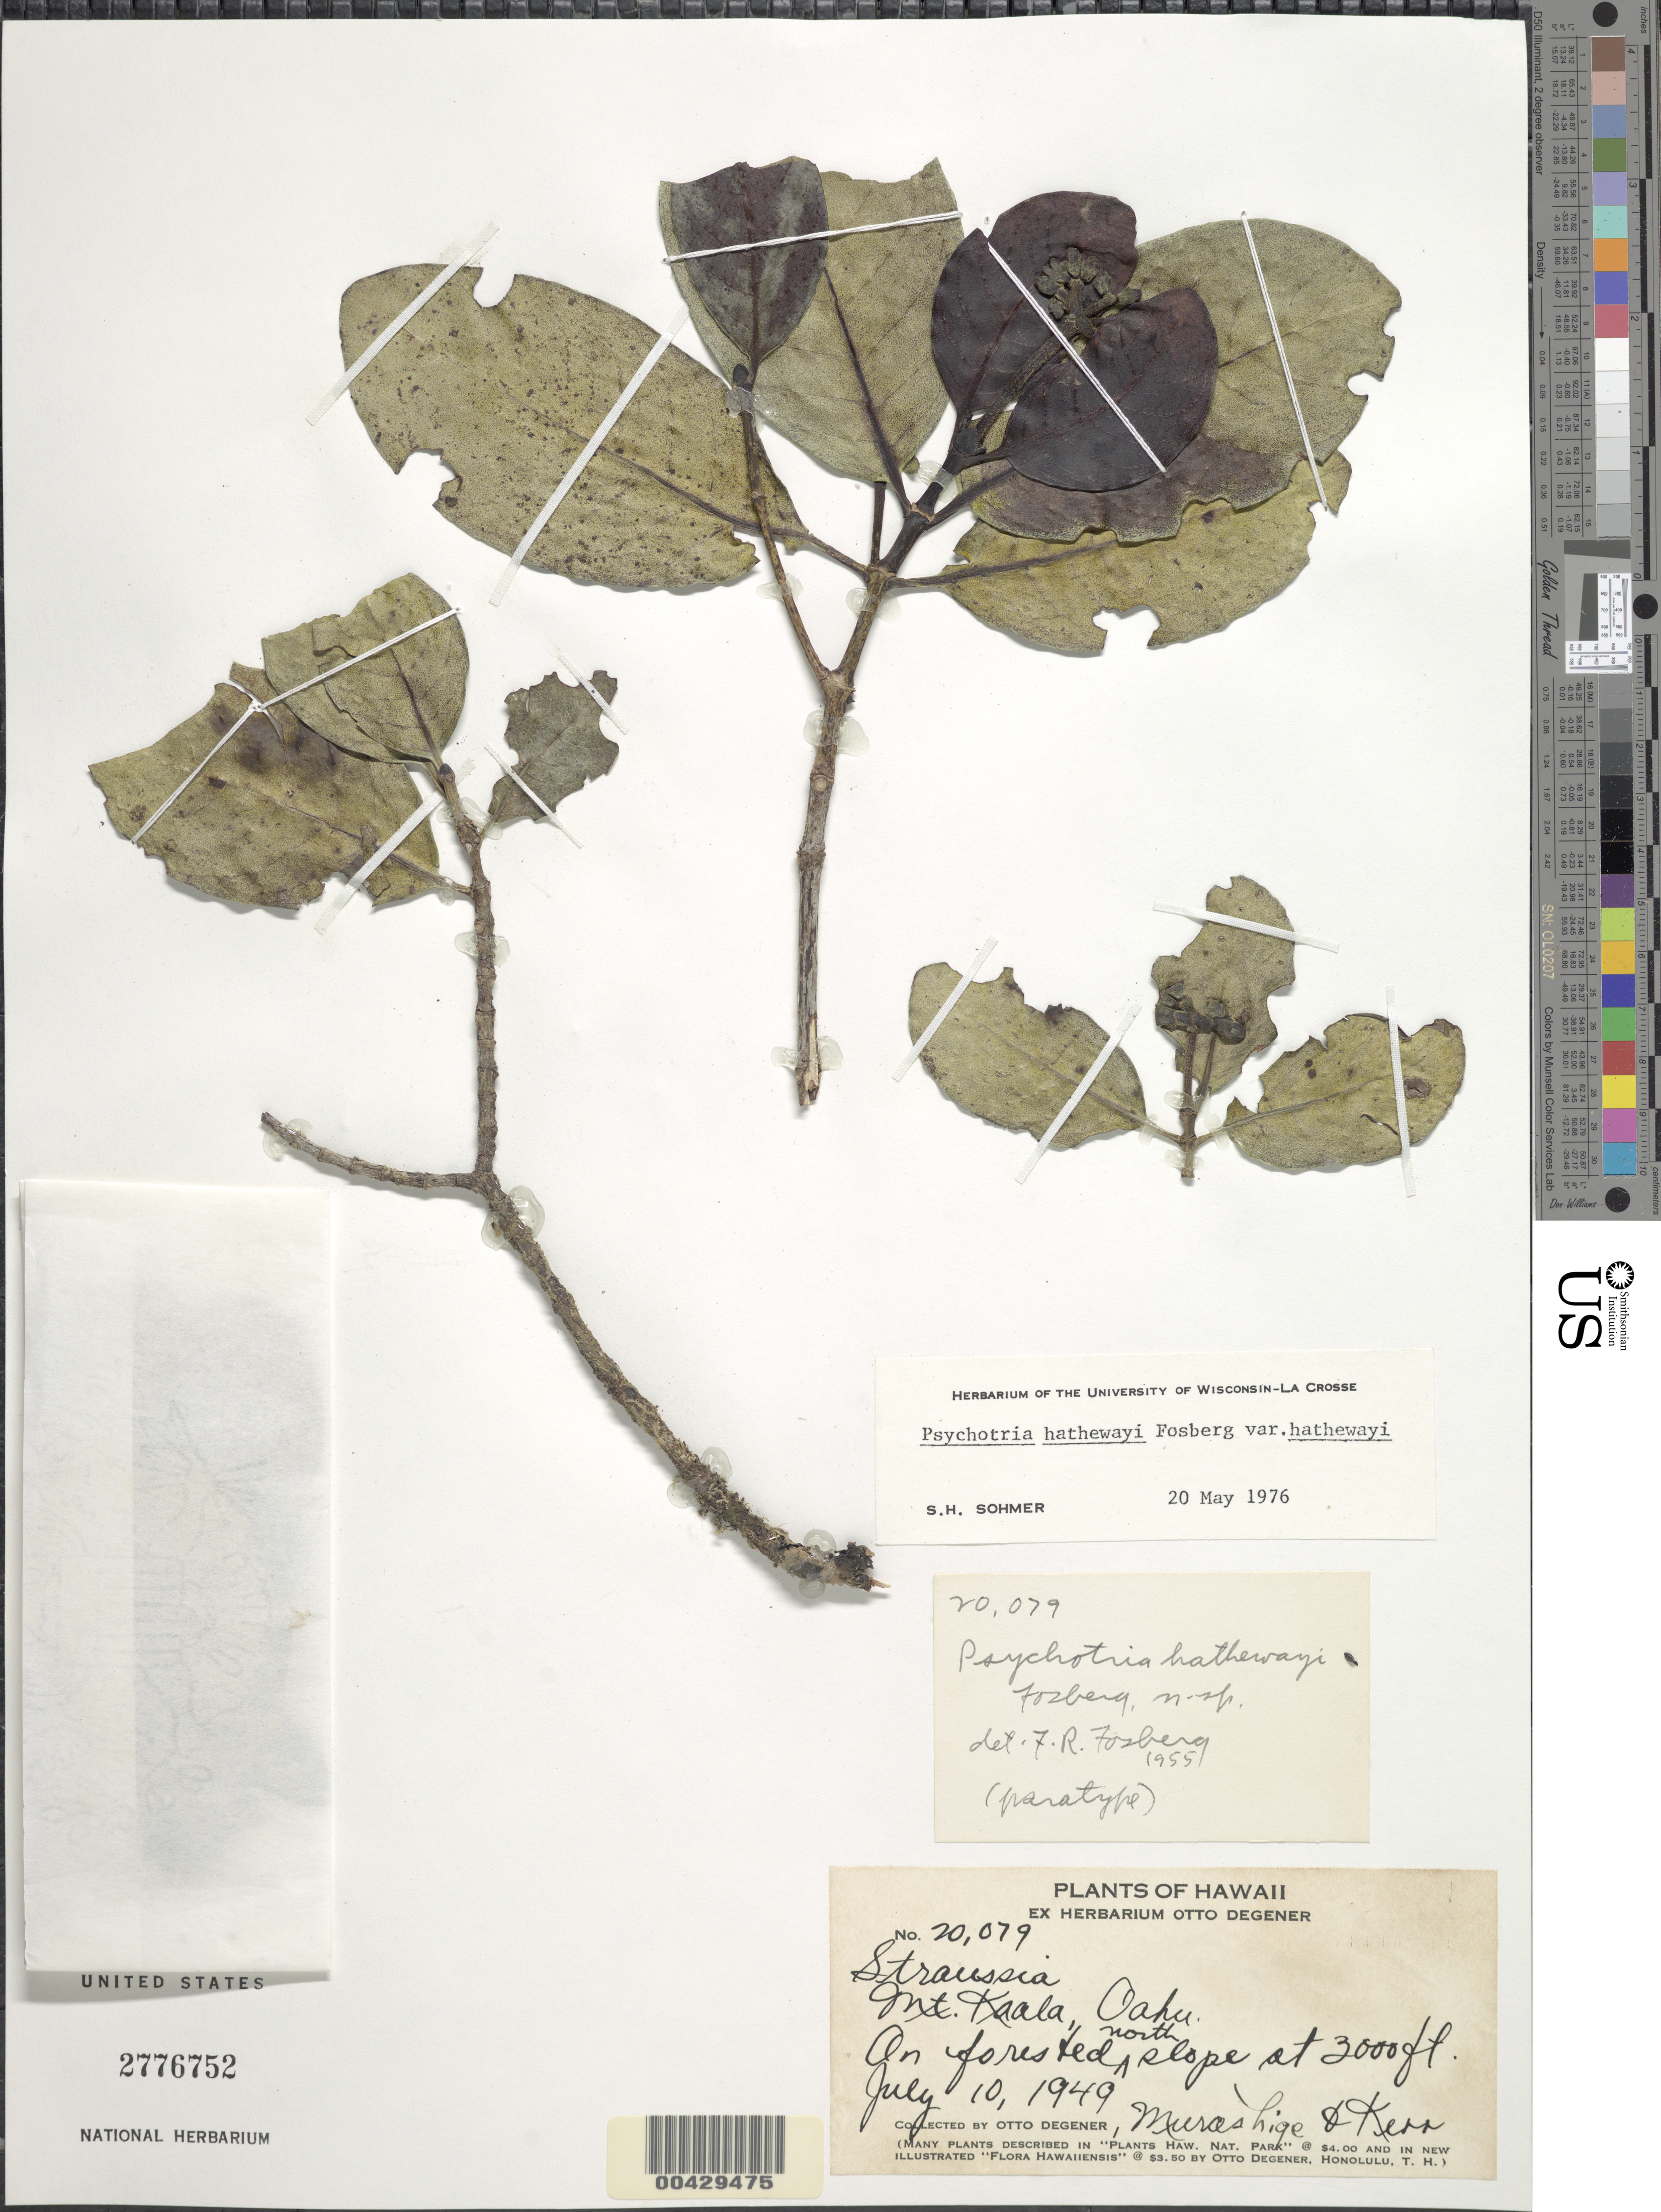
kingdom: Plantae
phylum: Tracheophyta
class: Magnoliopsida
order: Gentianales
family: Rubiaceae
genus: Psychotria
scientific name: Psychotria hathewayi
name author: Fosberg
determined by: Fosberg, F. R.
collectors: O. Degener, T. Murashige & Kerr, --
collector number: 20079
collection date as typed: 10 Jul 1949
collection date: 1949-07-10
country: United States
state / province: Hawaii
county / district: Honolulu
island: Oahu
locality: Mt. Kaala, north slope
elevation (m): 914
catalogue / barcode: US 2776752